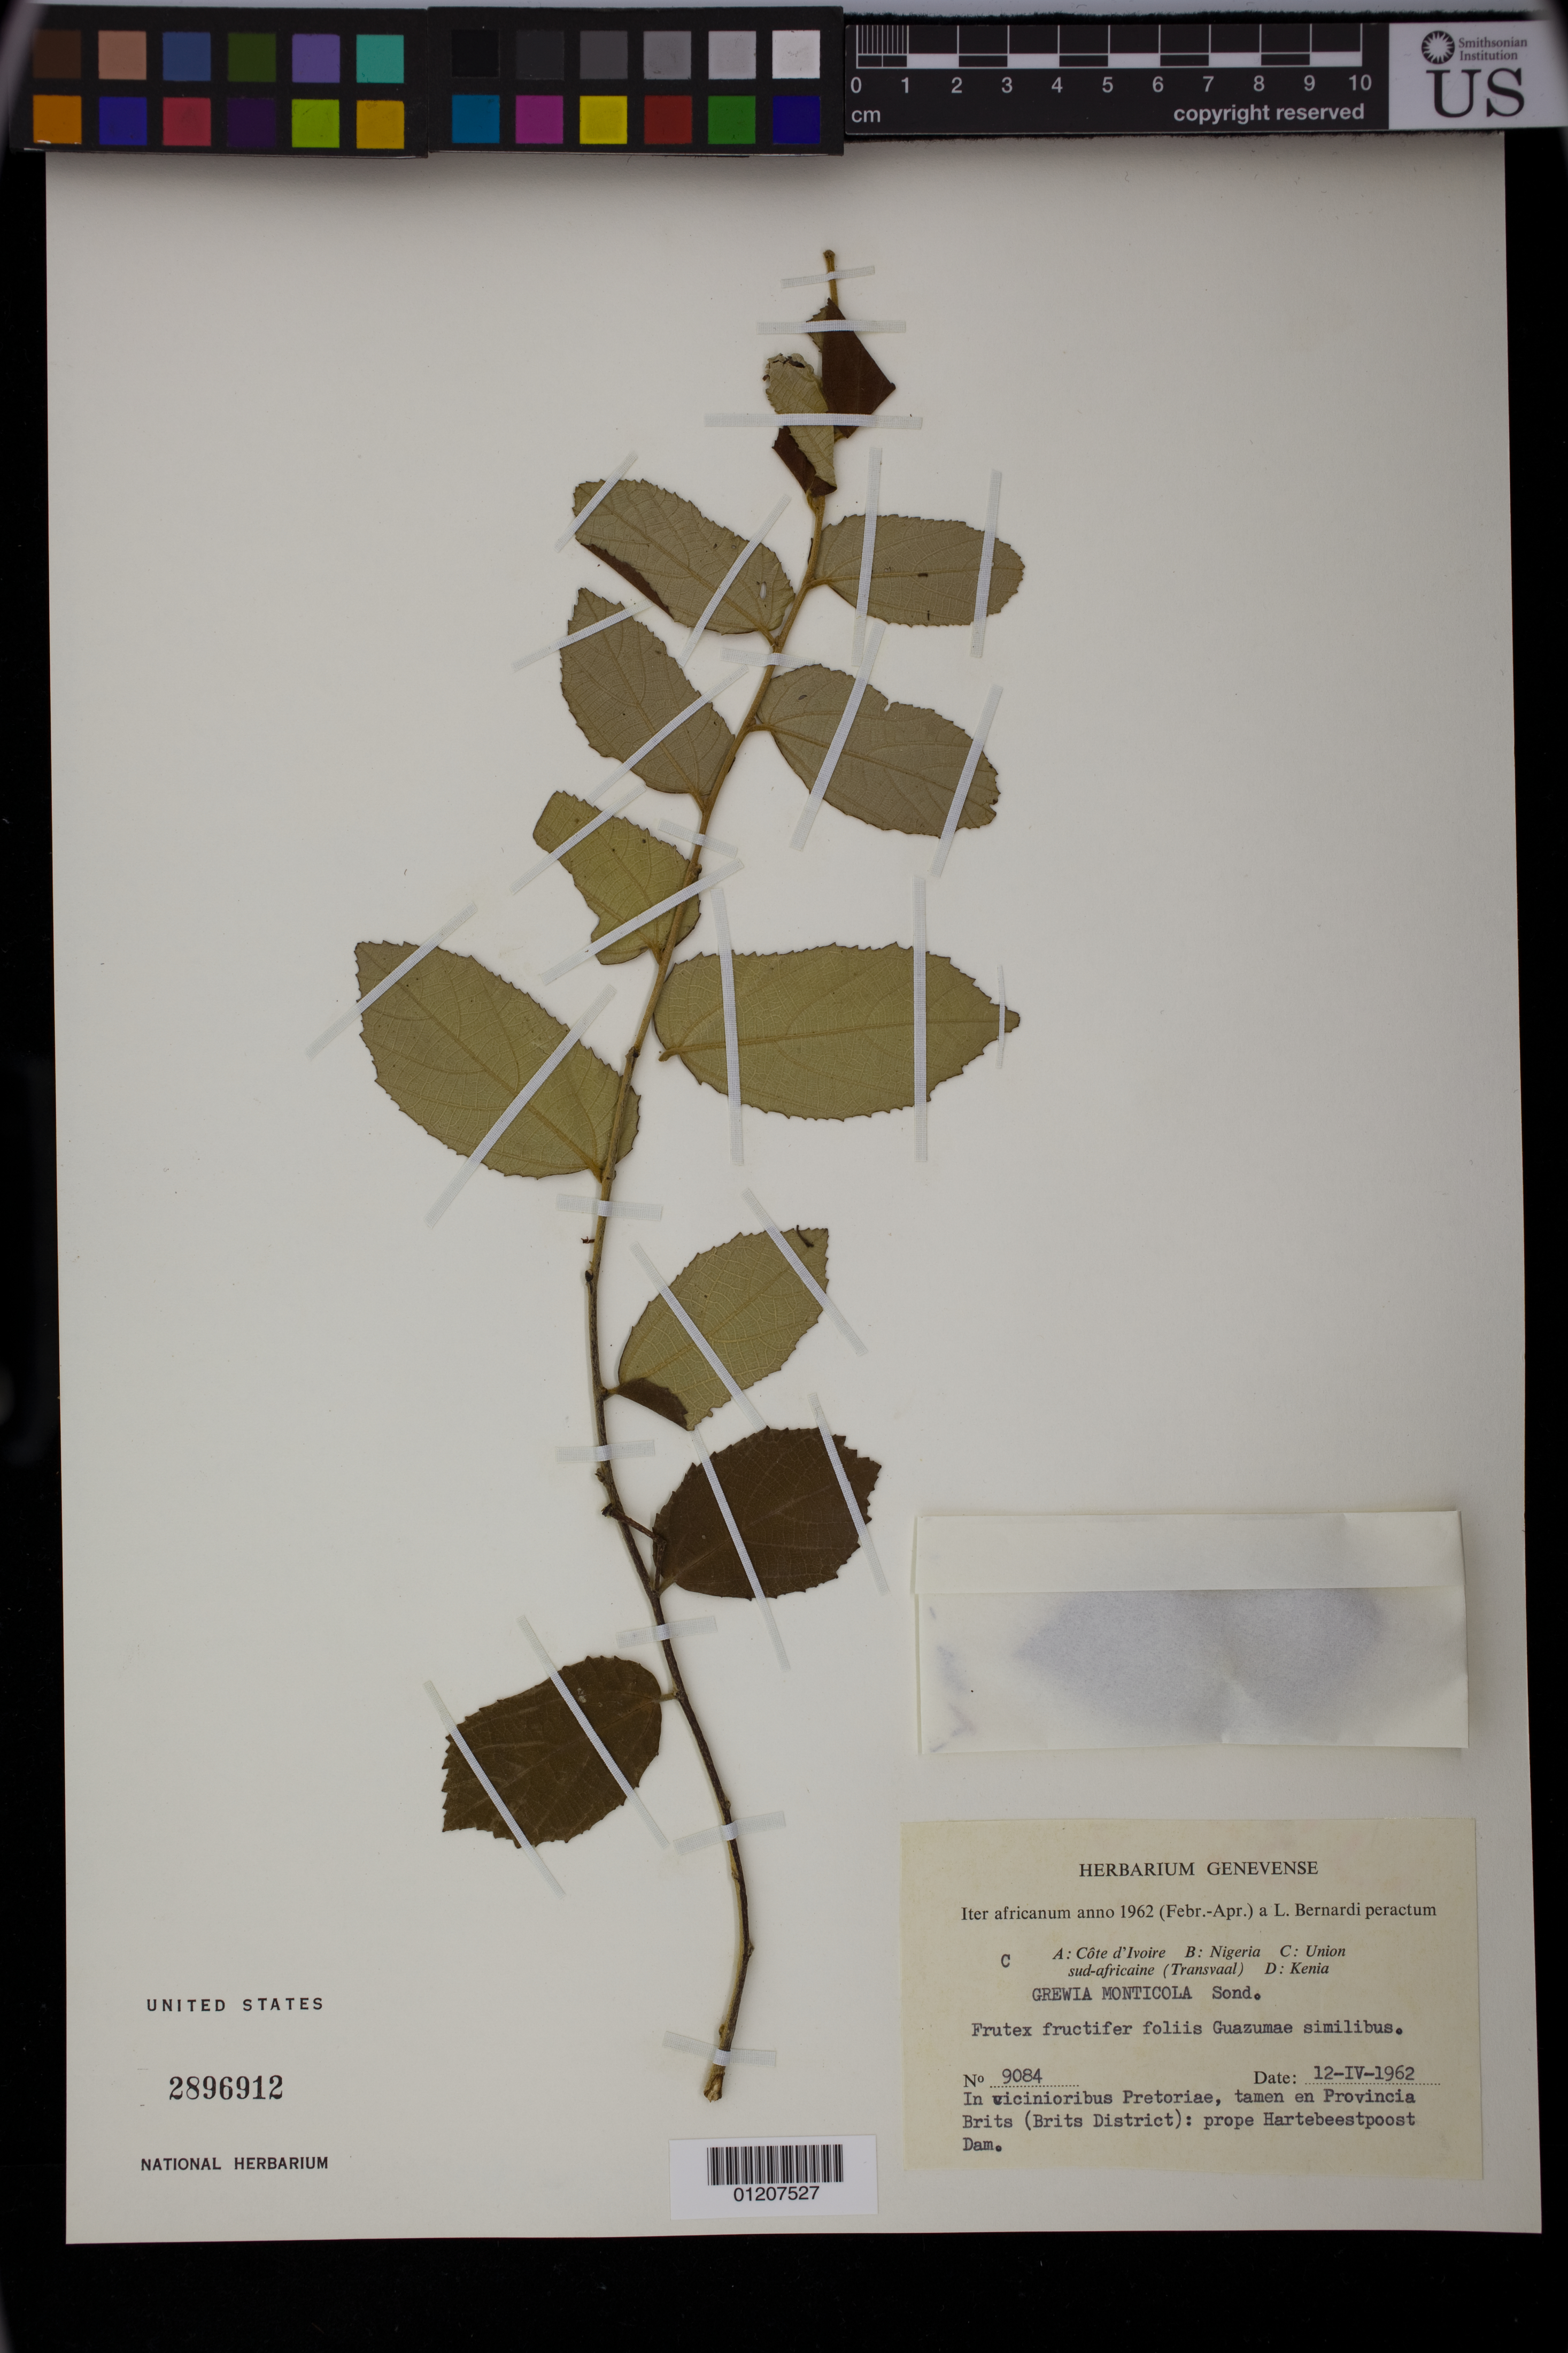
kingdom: Plantae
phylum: Tracheophyta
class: Magnoliopsida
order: Malvales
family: Malvaceae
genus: Grewia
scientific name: Grewia monticola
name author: Sond.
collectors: L. Bernardi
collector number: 9084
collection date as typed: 04 Dec 1962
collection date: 1962-12-04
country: South Africa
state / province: North West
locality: Union sud-africaine (Transvaal). In vicinioribus Pretoria, tamen en Provincia Brits (Brits District): prope Hartebeestpoost Dam.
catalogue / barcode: US 2896912